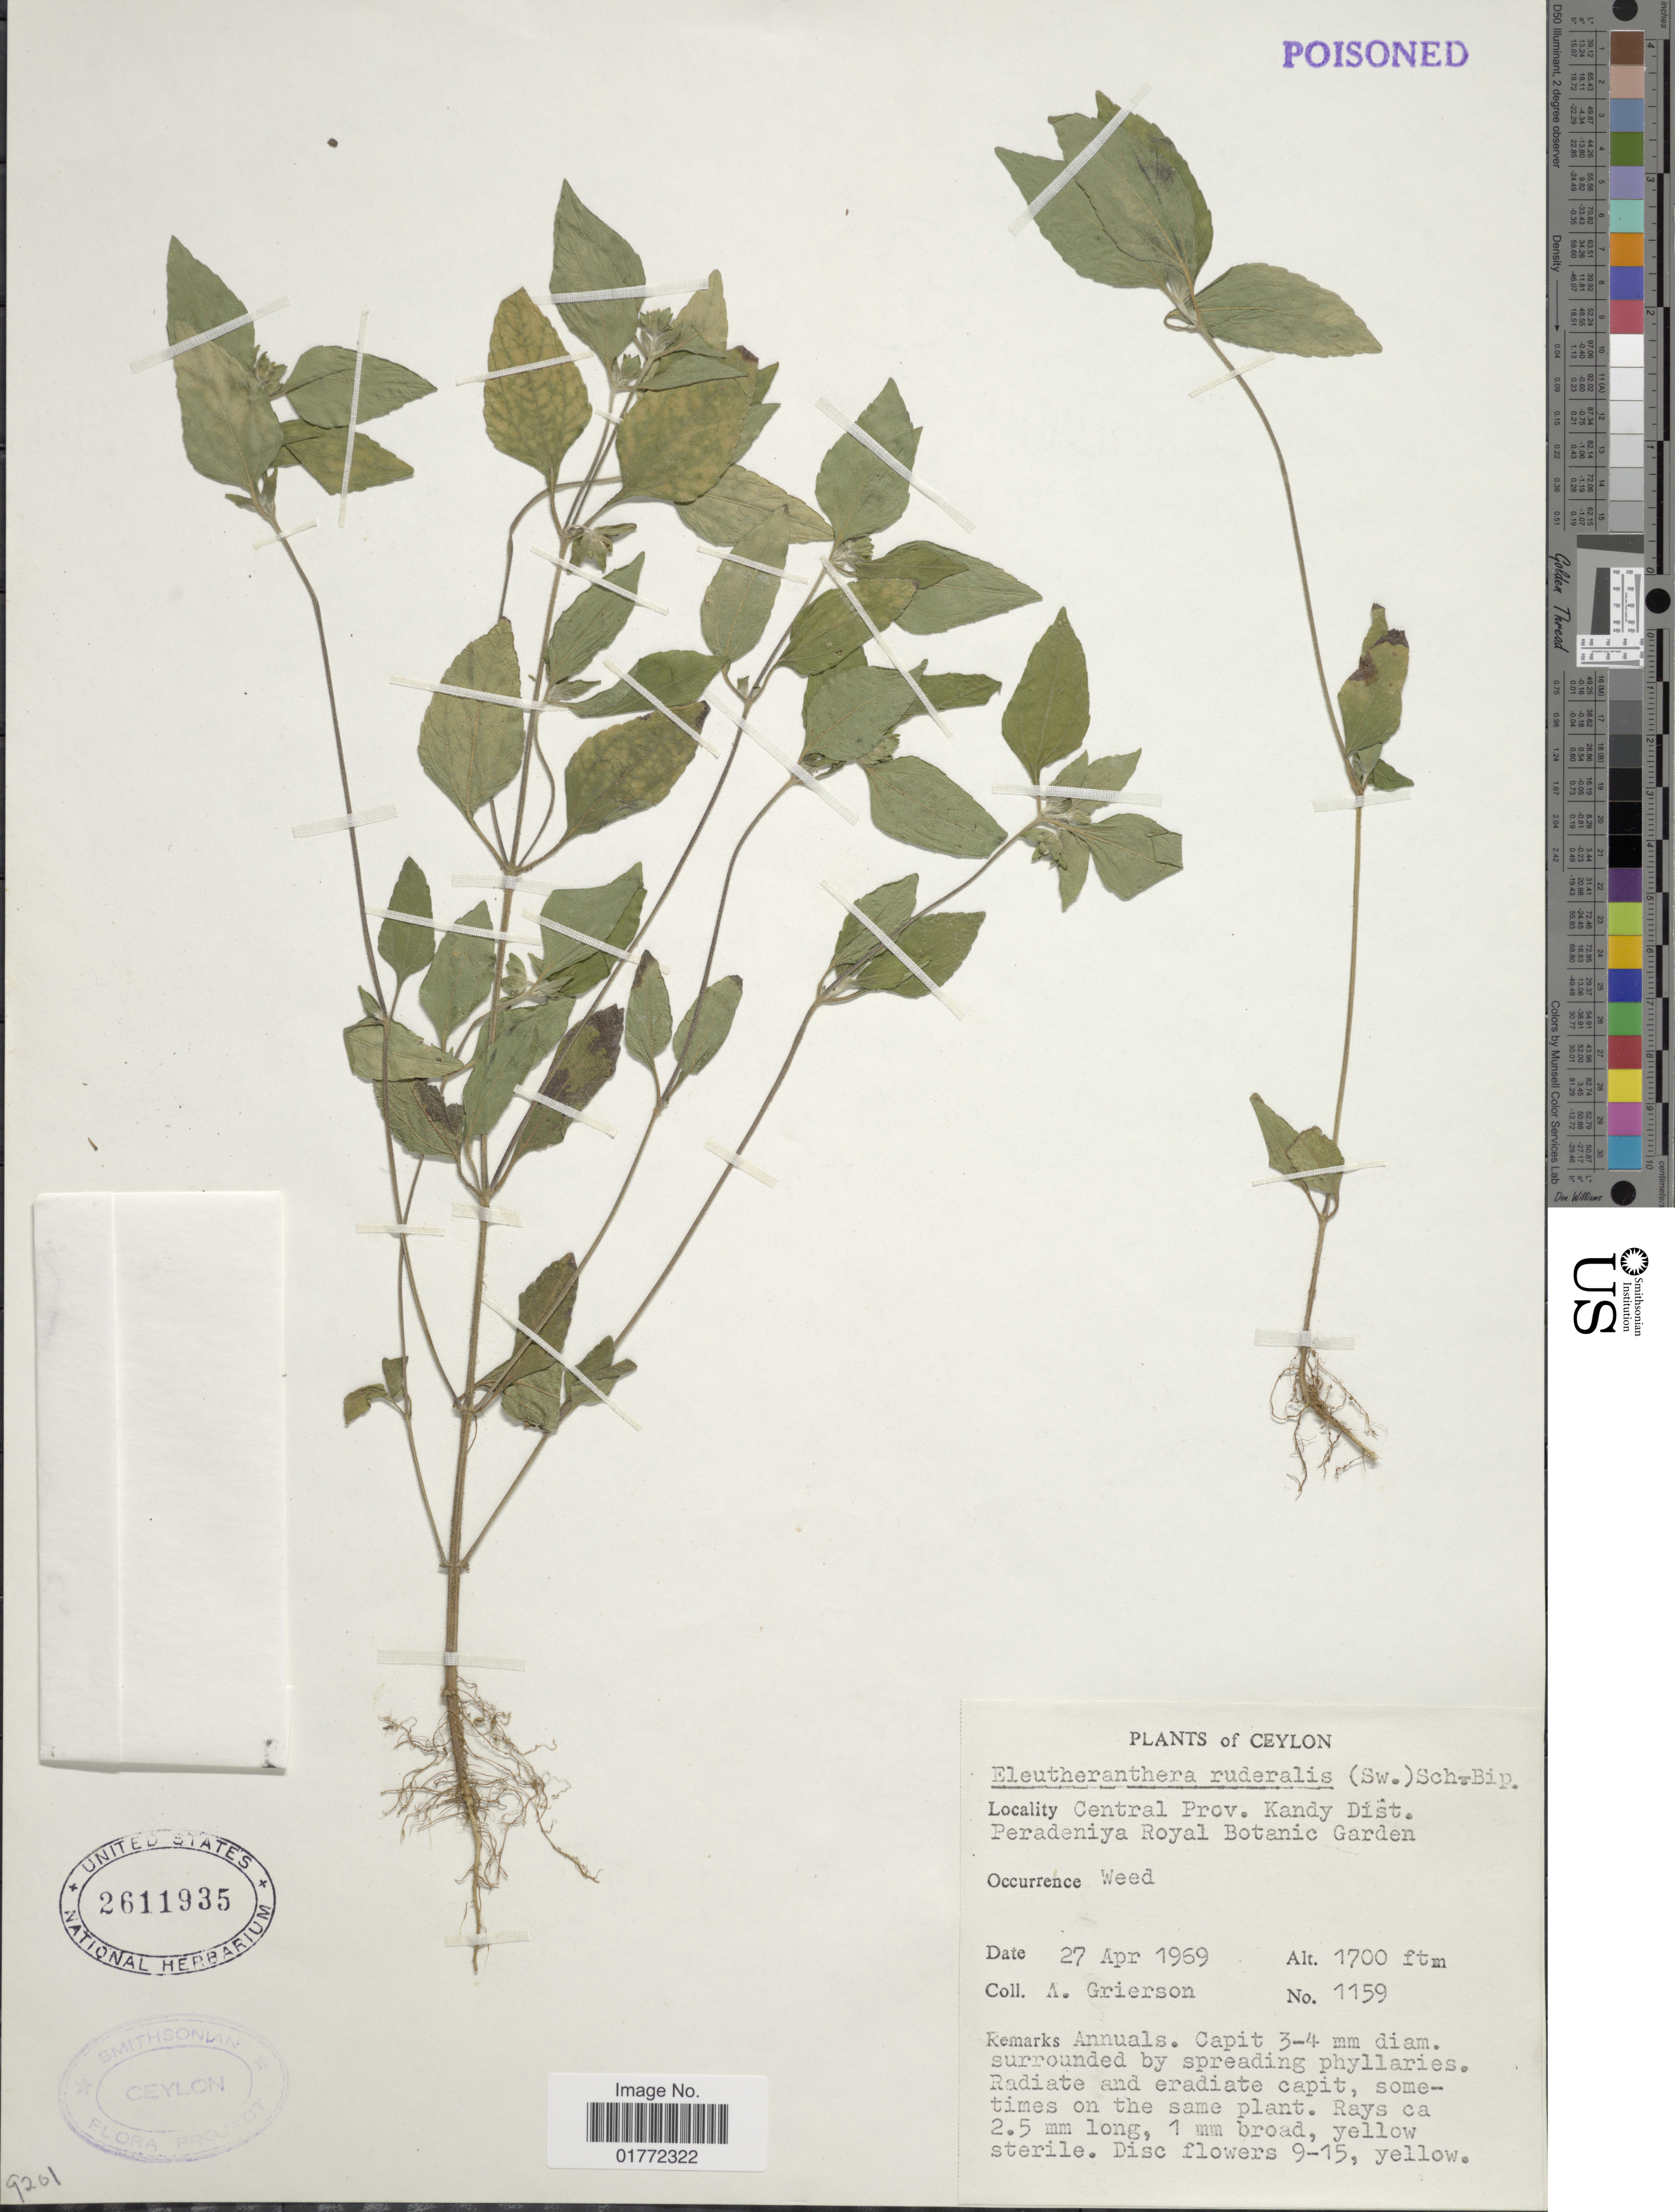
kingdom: Plantae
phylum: Tracheophyta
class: Magnoliopsida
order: Asterales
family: Asteraceae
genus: Eleutheranthera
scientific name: Eleutheranthera ruderalis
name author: (Sw.) Sch. Bip.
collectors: A. Grierson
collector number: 1159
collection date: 1969-04-27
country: Sri Lanka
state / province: Central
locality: Ceylon, Kandy Dist. Peradeniya Royal Botanic Garden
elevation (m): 518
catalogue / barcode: US 2611935